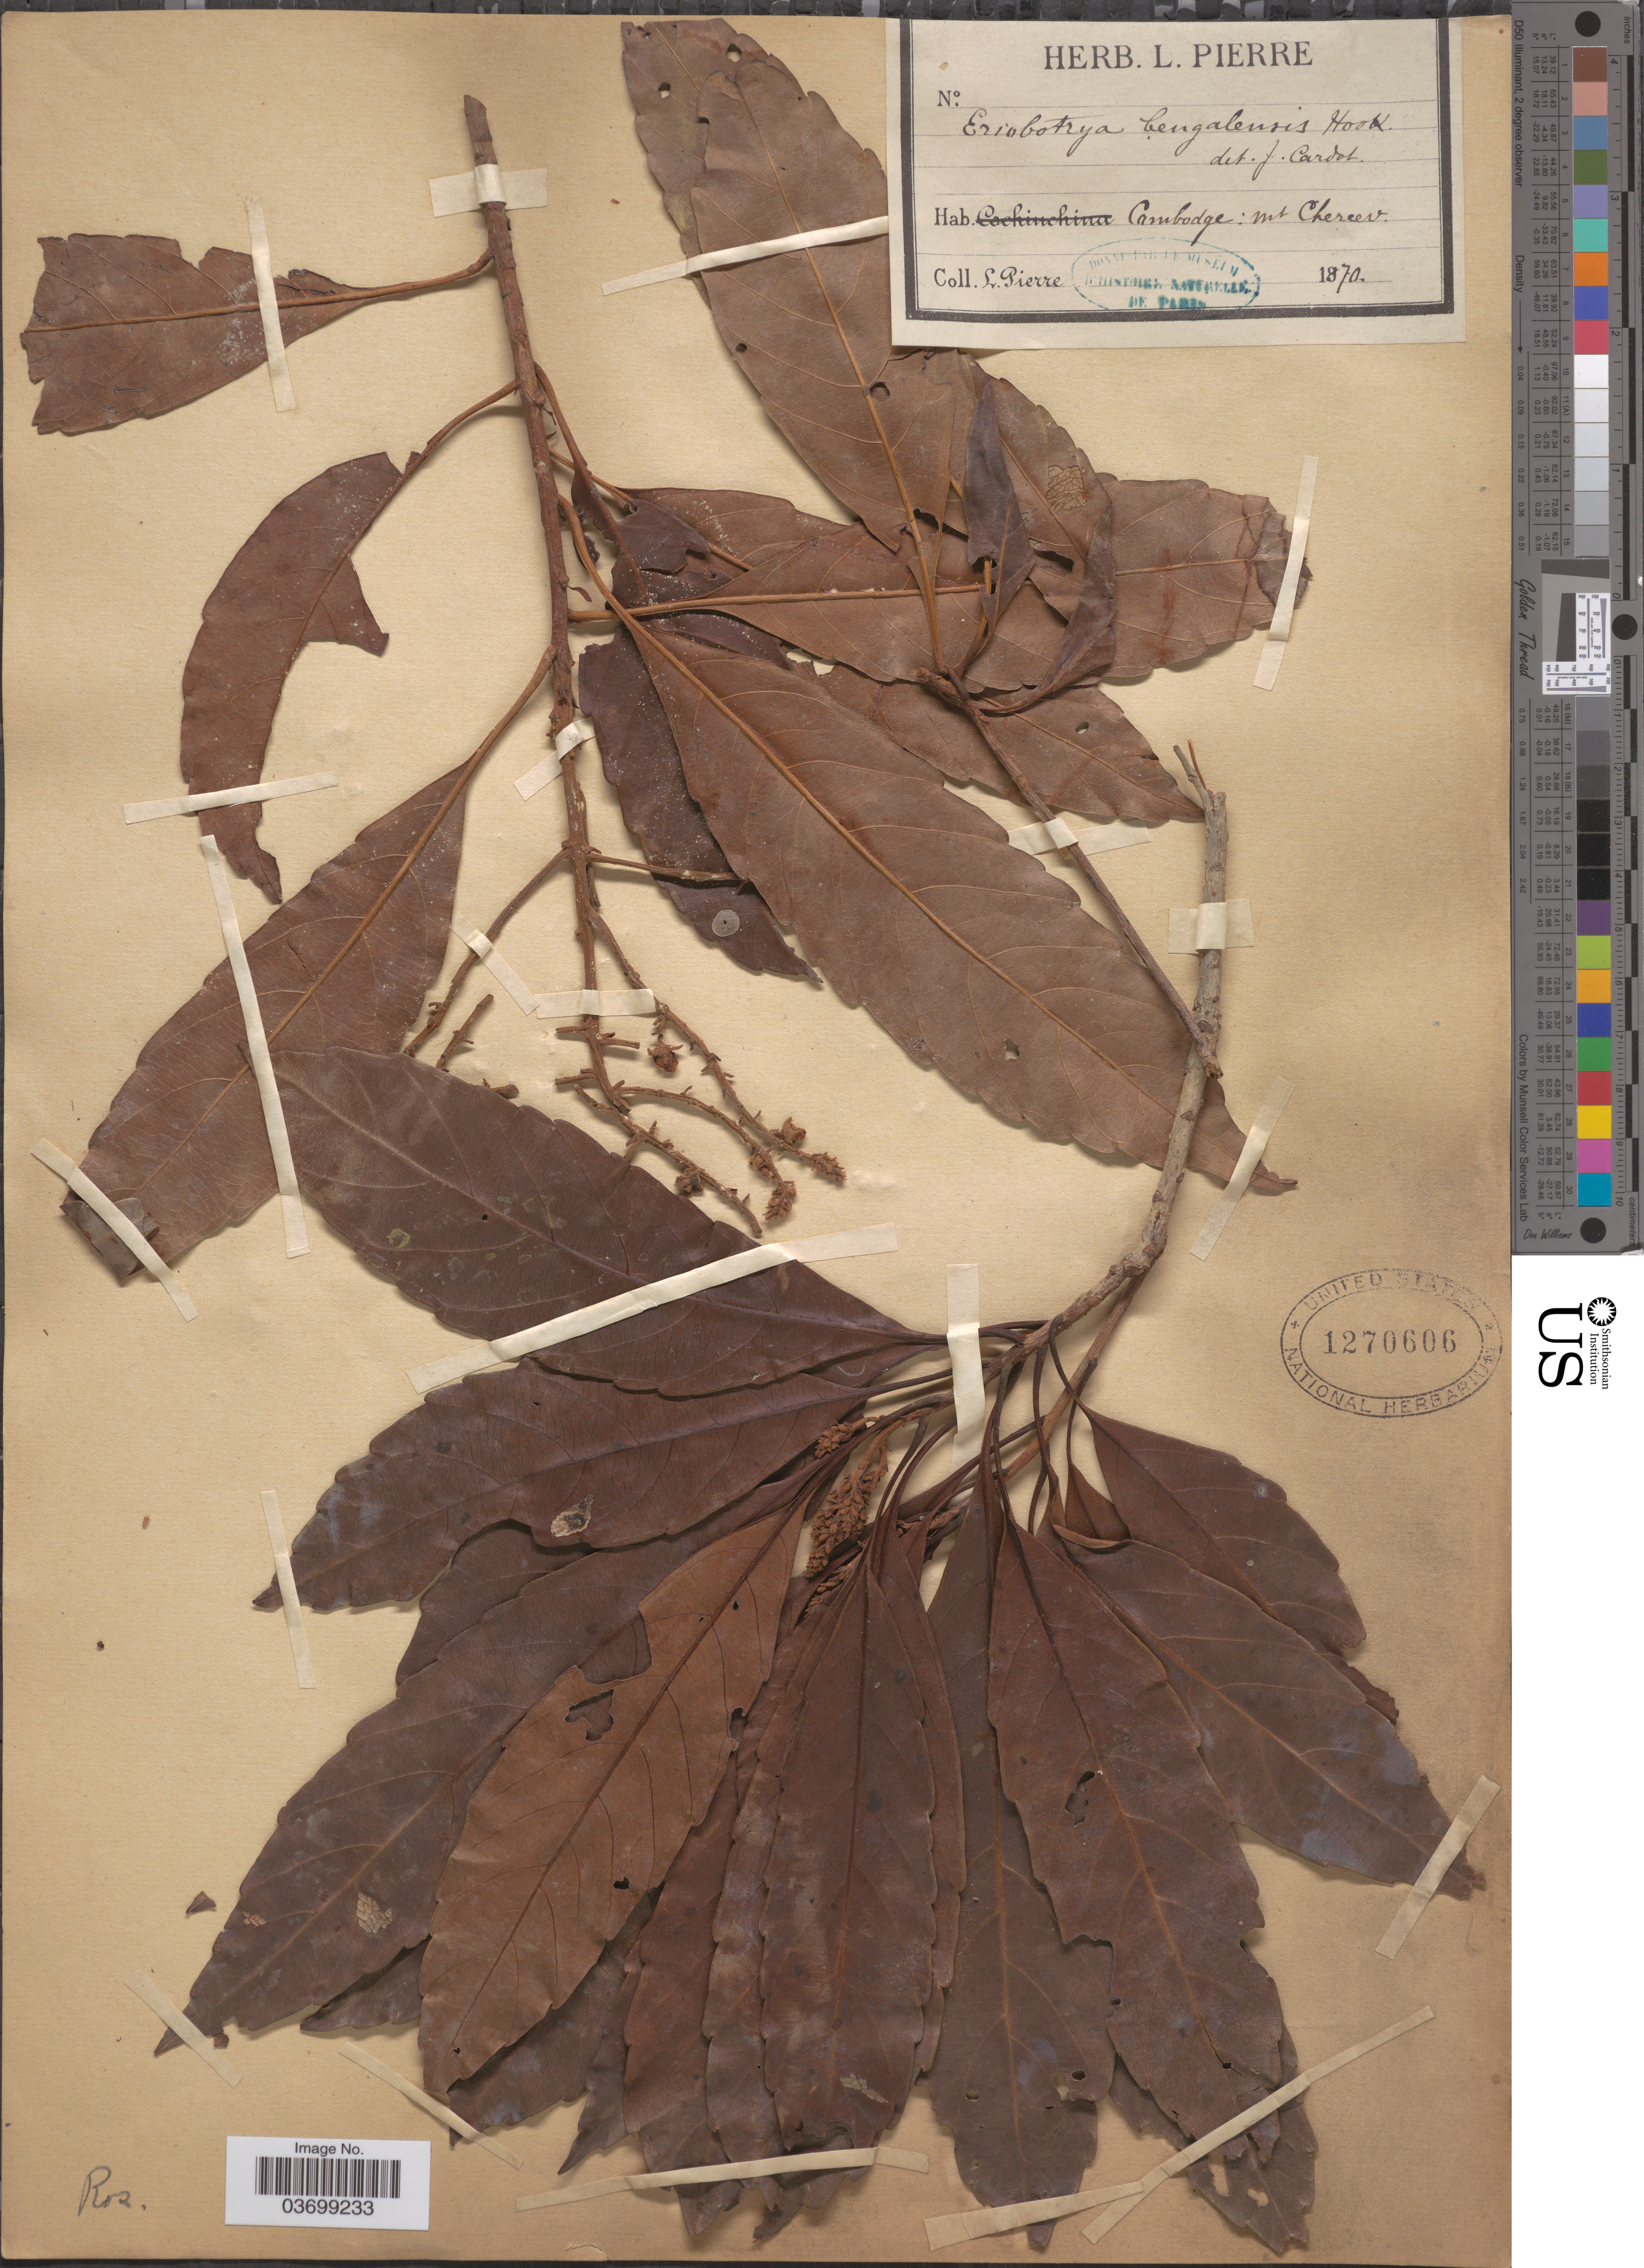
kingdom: Plantae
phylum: Tracheophyta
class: Magnoliopsida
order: Rosales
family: Rosaceae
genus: Rhaphiolepis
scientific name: Rhaphiolepis bengalensis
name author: (Roxb.) B.B. Liu & J. Wen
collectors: L. Pierre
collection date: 1870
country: Cambodia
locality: Cambodge: mt Chereev. [interpreted]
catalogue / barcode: US 1270606